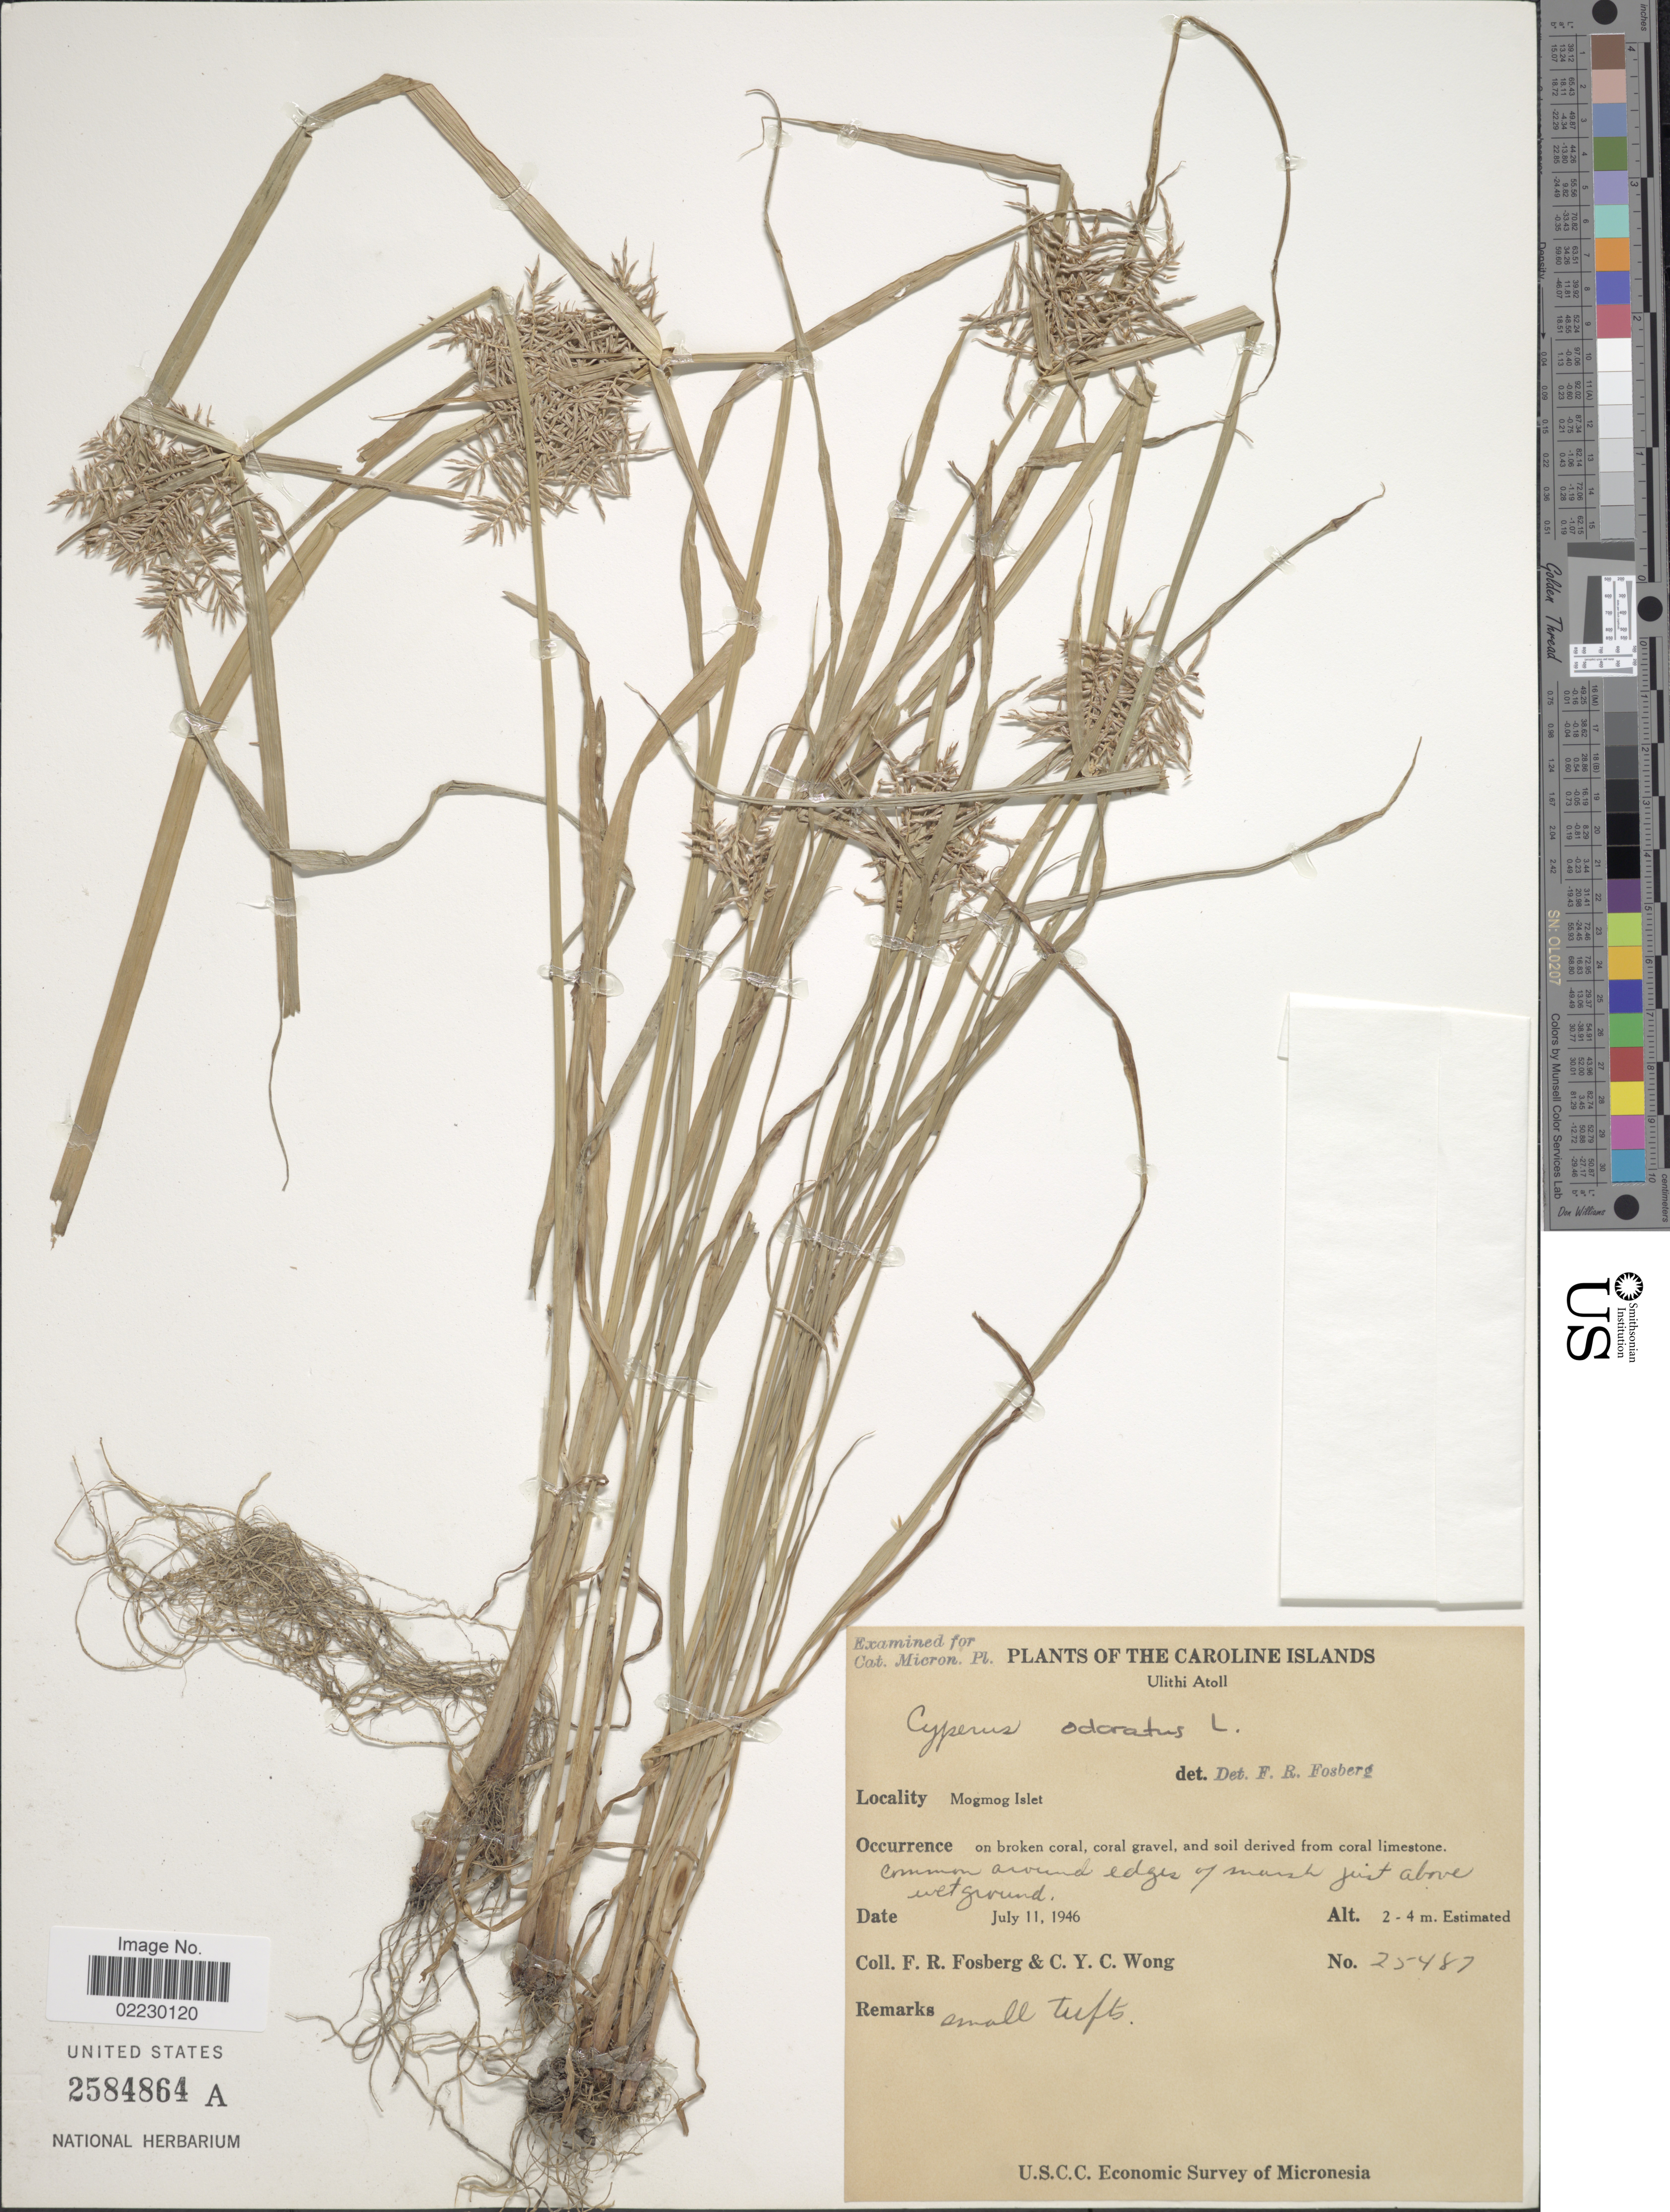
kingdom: Plantae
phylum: Tracheophyta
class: Liliopsida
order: Poales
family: Cyperaceae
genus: Cyperus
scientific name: Cyperus odoratus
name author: L.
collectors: F. R. Fosberg & C. Y. C. Wong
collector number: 25487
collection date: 1946-07-11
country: Micronesia, Federated States of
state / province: Yap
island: Ulithi Atoll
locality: The Caroline Islands, Ulithi Atoll, Mogmog Islet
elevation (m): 2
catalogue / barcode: US 2584864A